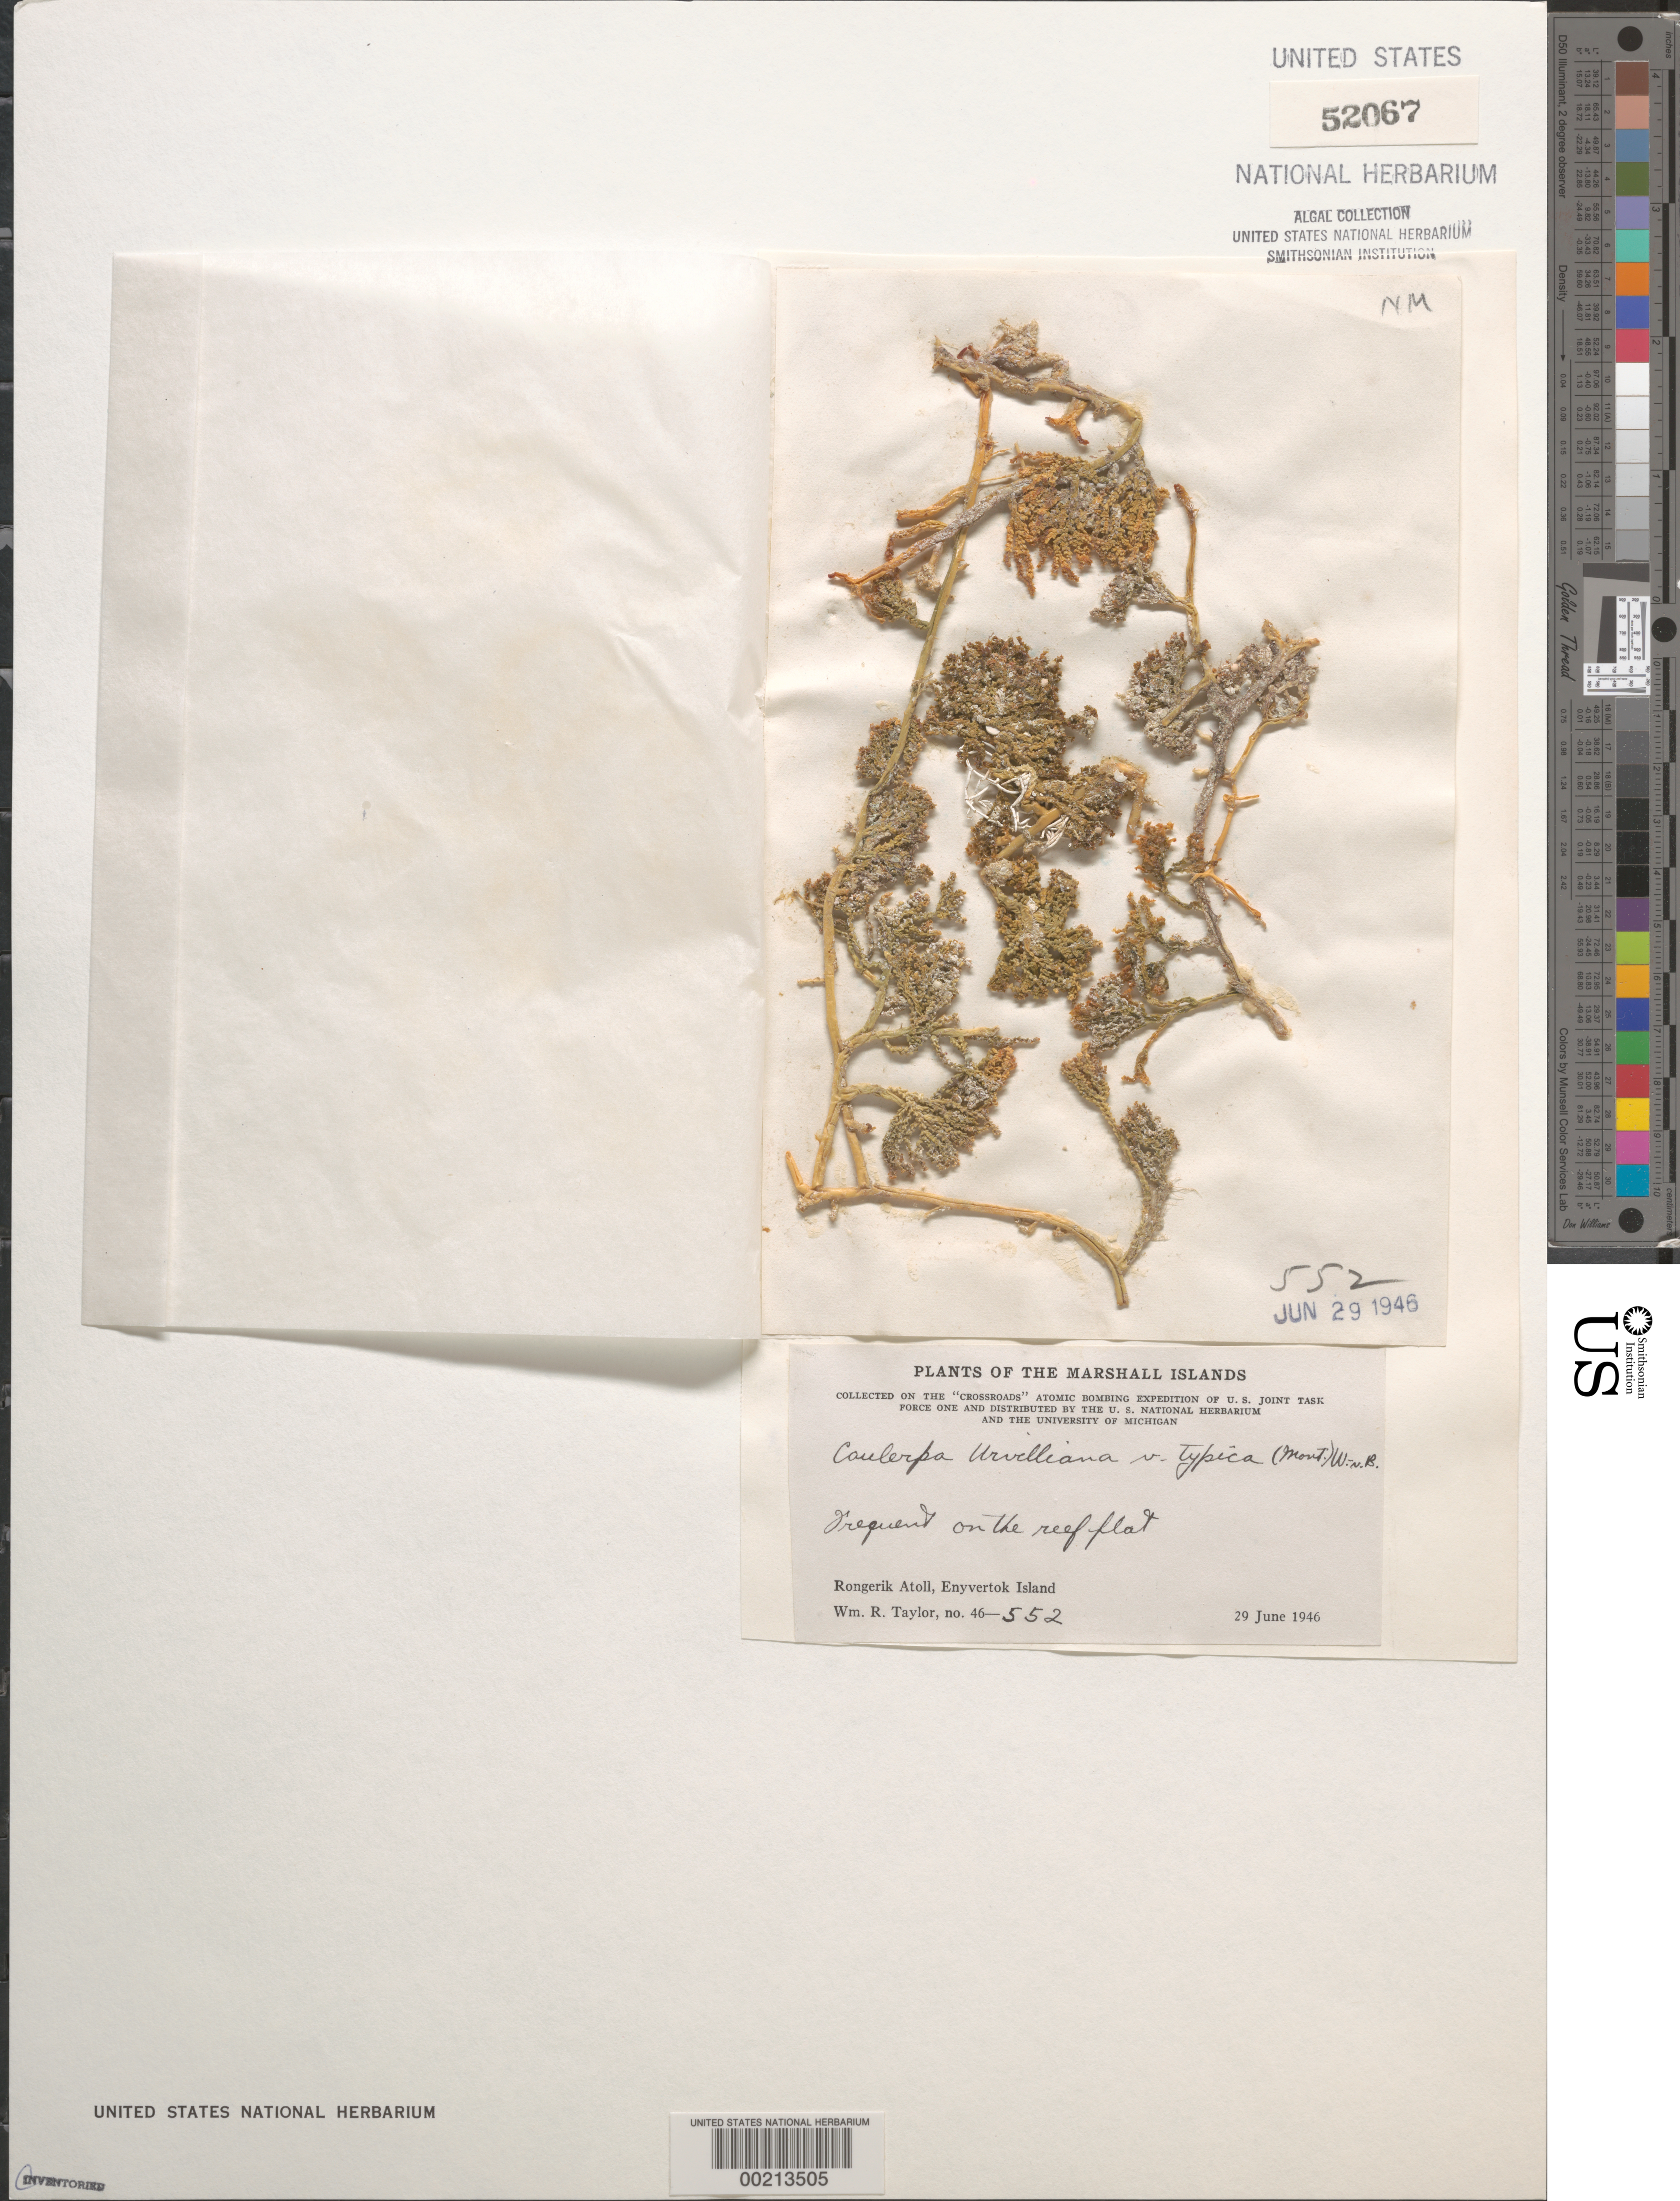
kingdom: Plantae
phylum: Chlorophyta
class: Ulvophyceae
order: Bryopsidales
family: Caulerpaceae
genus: Caulerpa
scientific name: Caulerpa urvilleana var. typica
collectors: W. R. Taylor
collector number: WRT 46-552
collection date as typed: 29 Jun 1946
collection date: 1946-06-29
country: Marshall Islands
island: Rongrik [Rongerik] Atoll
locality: Enyvertok Islet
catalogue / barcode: US 52067